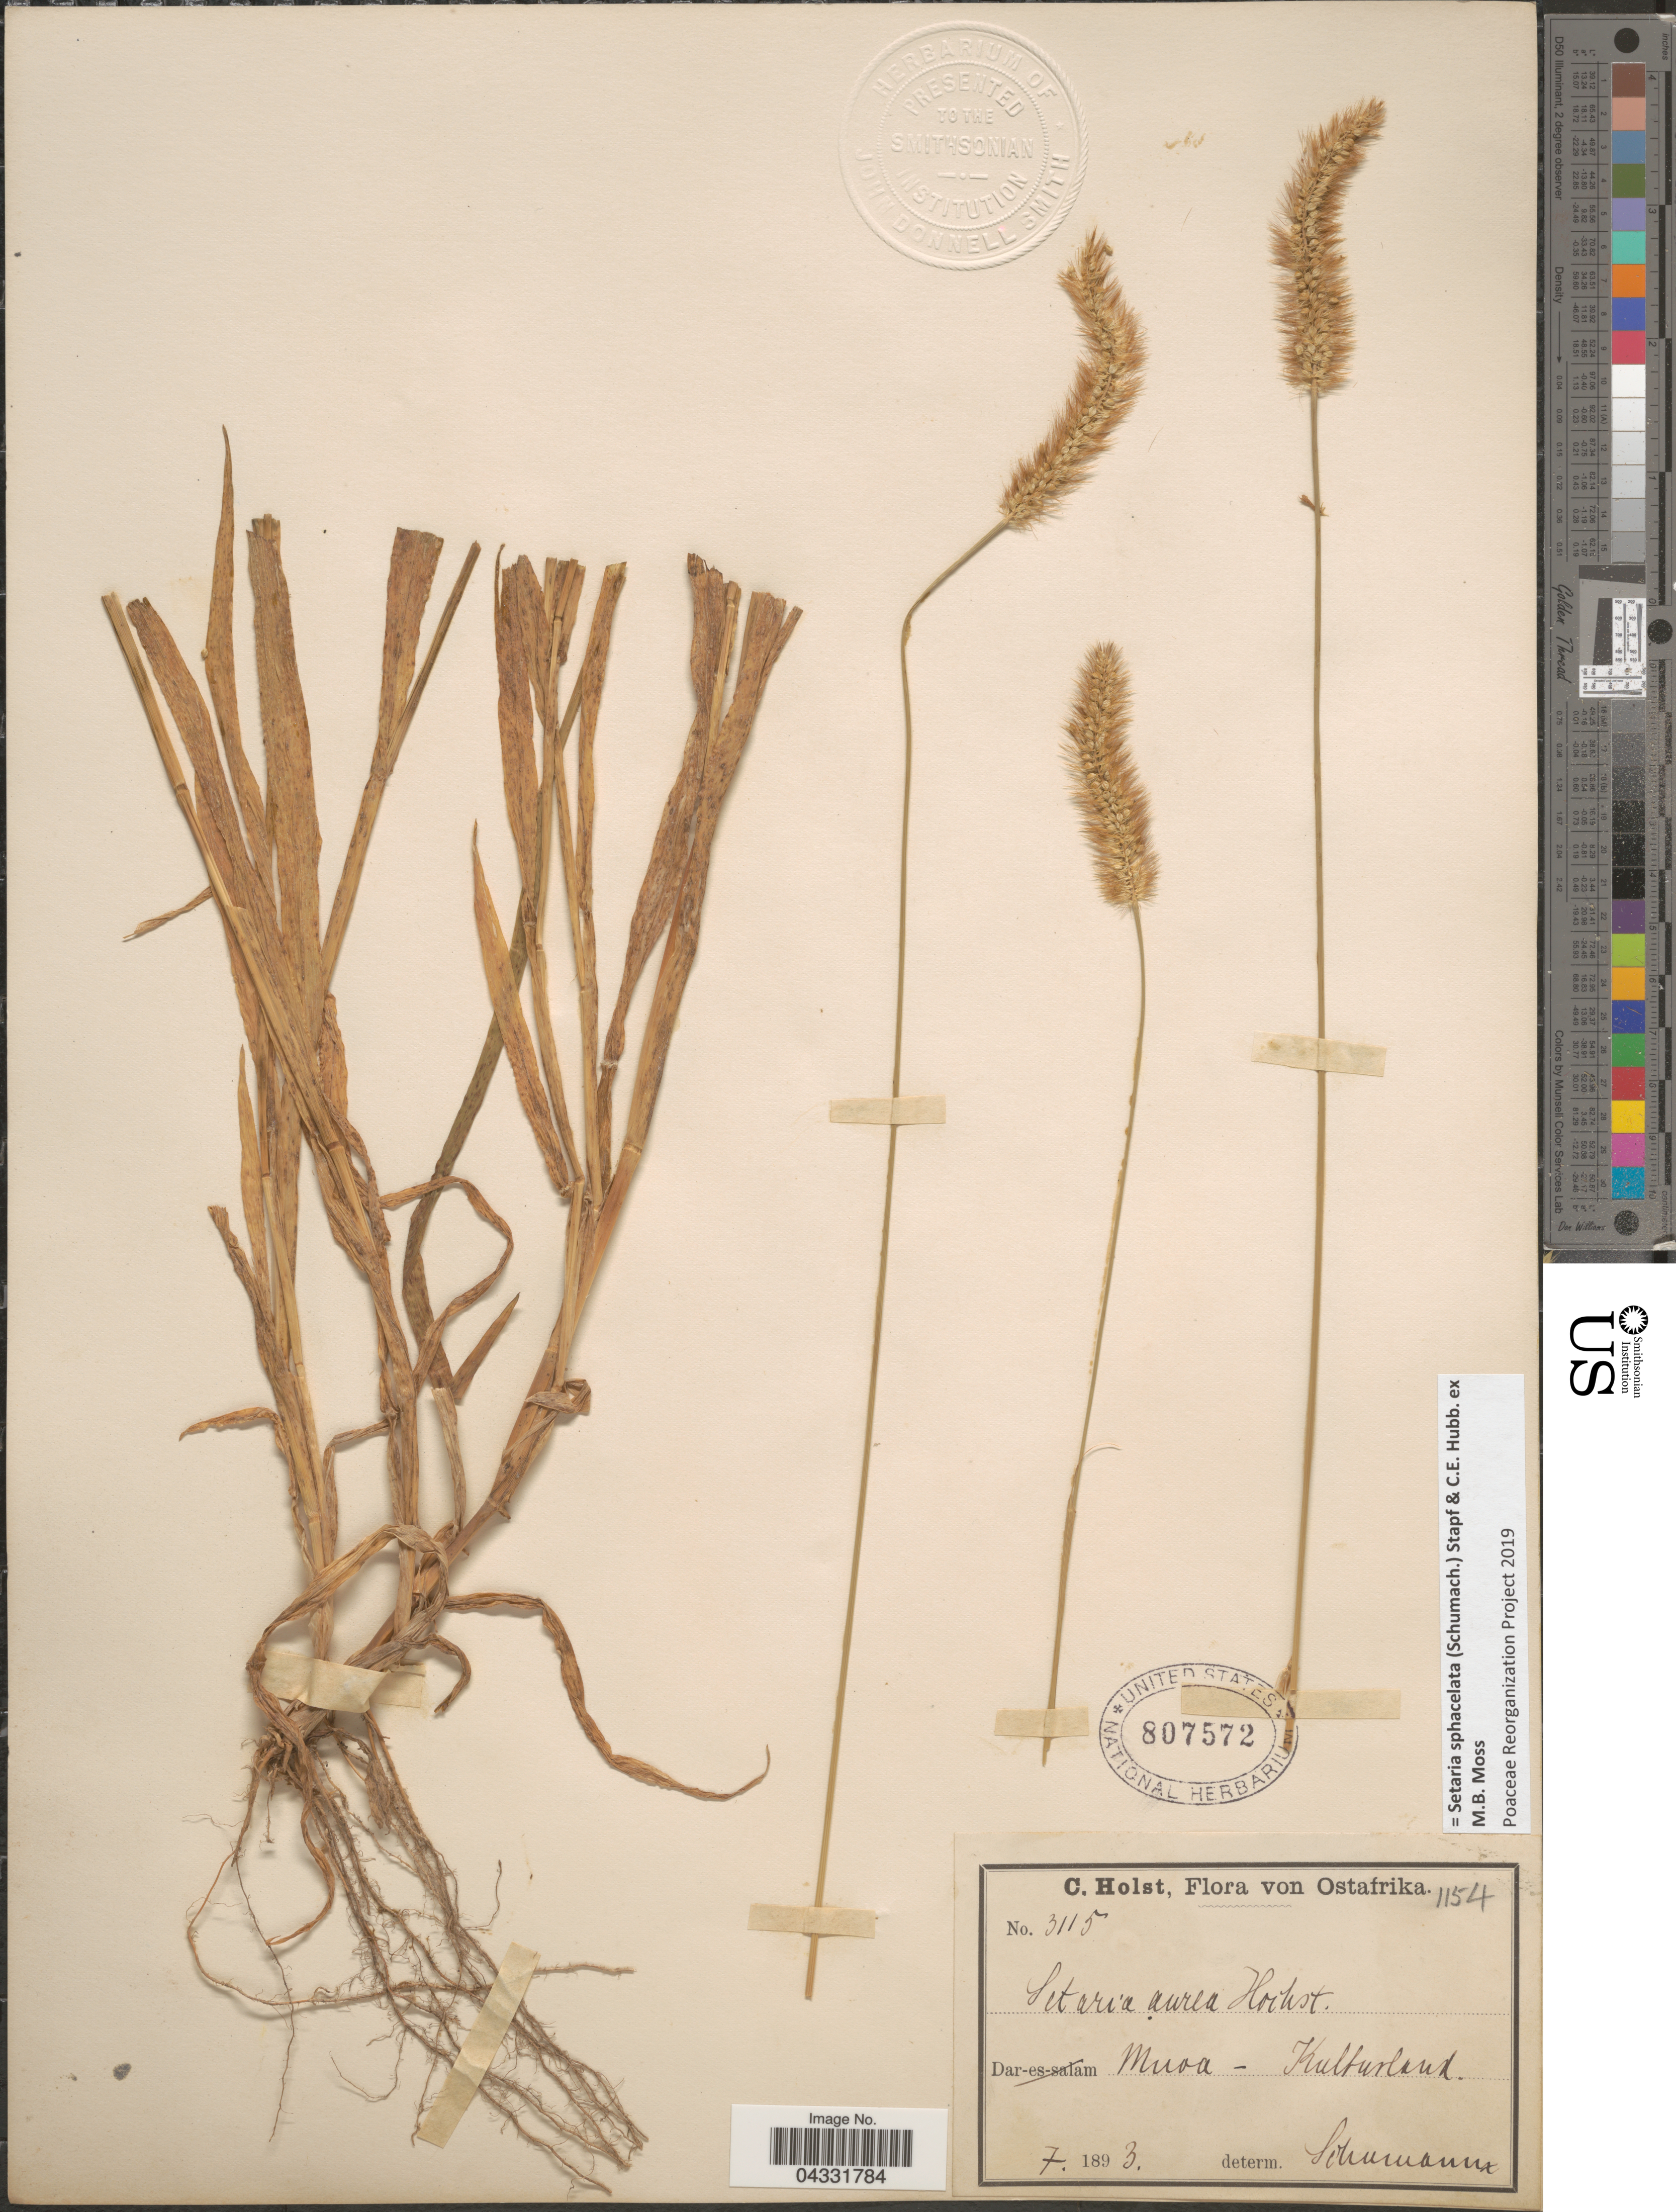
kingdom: Plantae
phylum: Tracheophyta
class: Liliopsida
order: Poales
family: Poaceae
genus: Setaria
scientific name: Setaria sphacelata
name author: (Schumach.) Stapf & Hubb. ex Moss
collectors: C. H. Holst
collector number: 3115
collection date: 1893-07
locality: Ostafrika. Muoa [interpreted] - Kulturland.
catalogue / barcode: US 807572